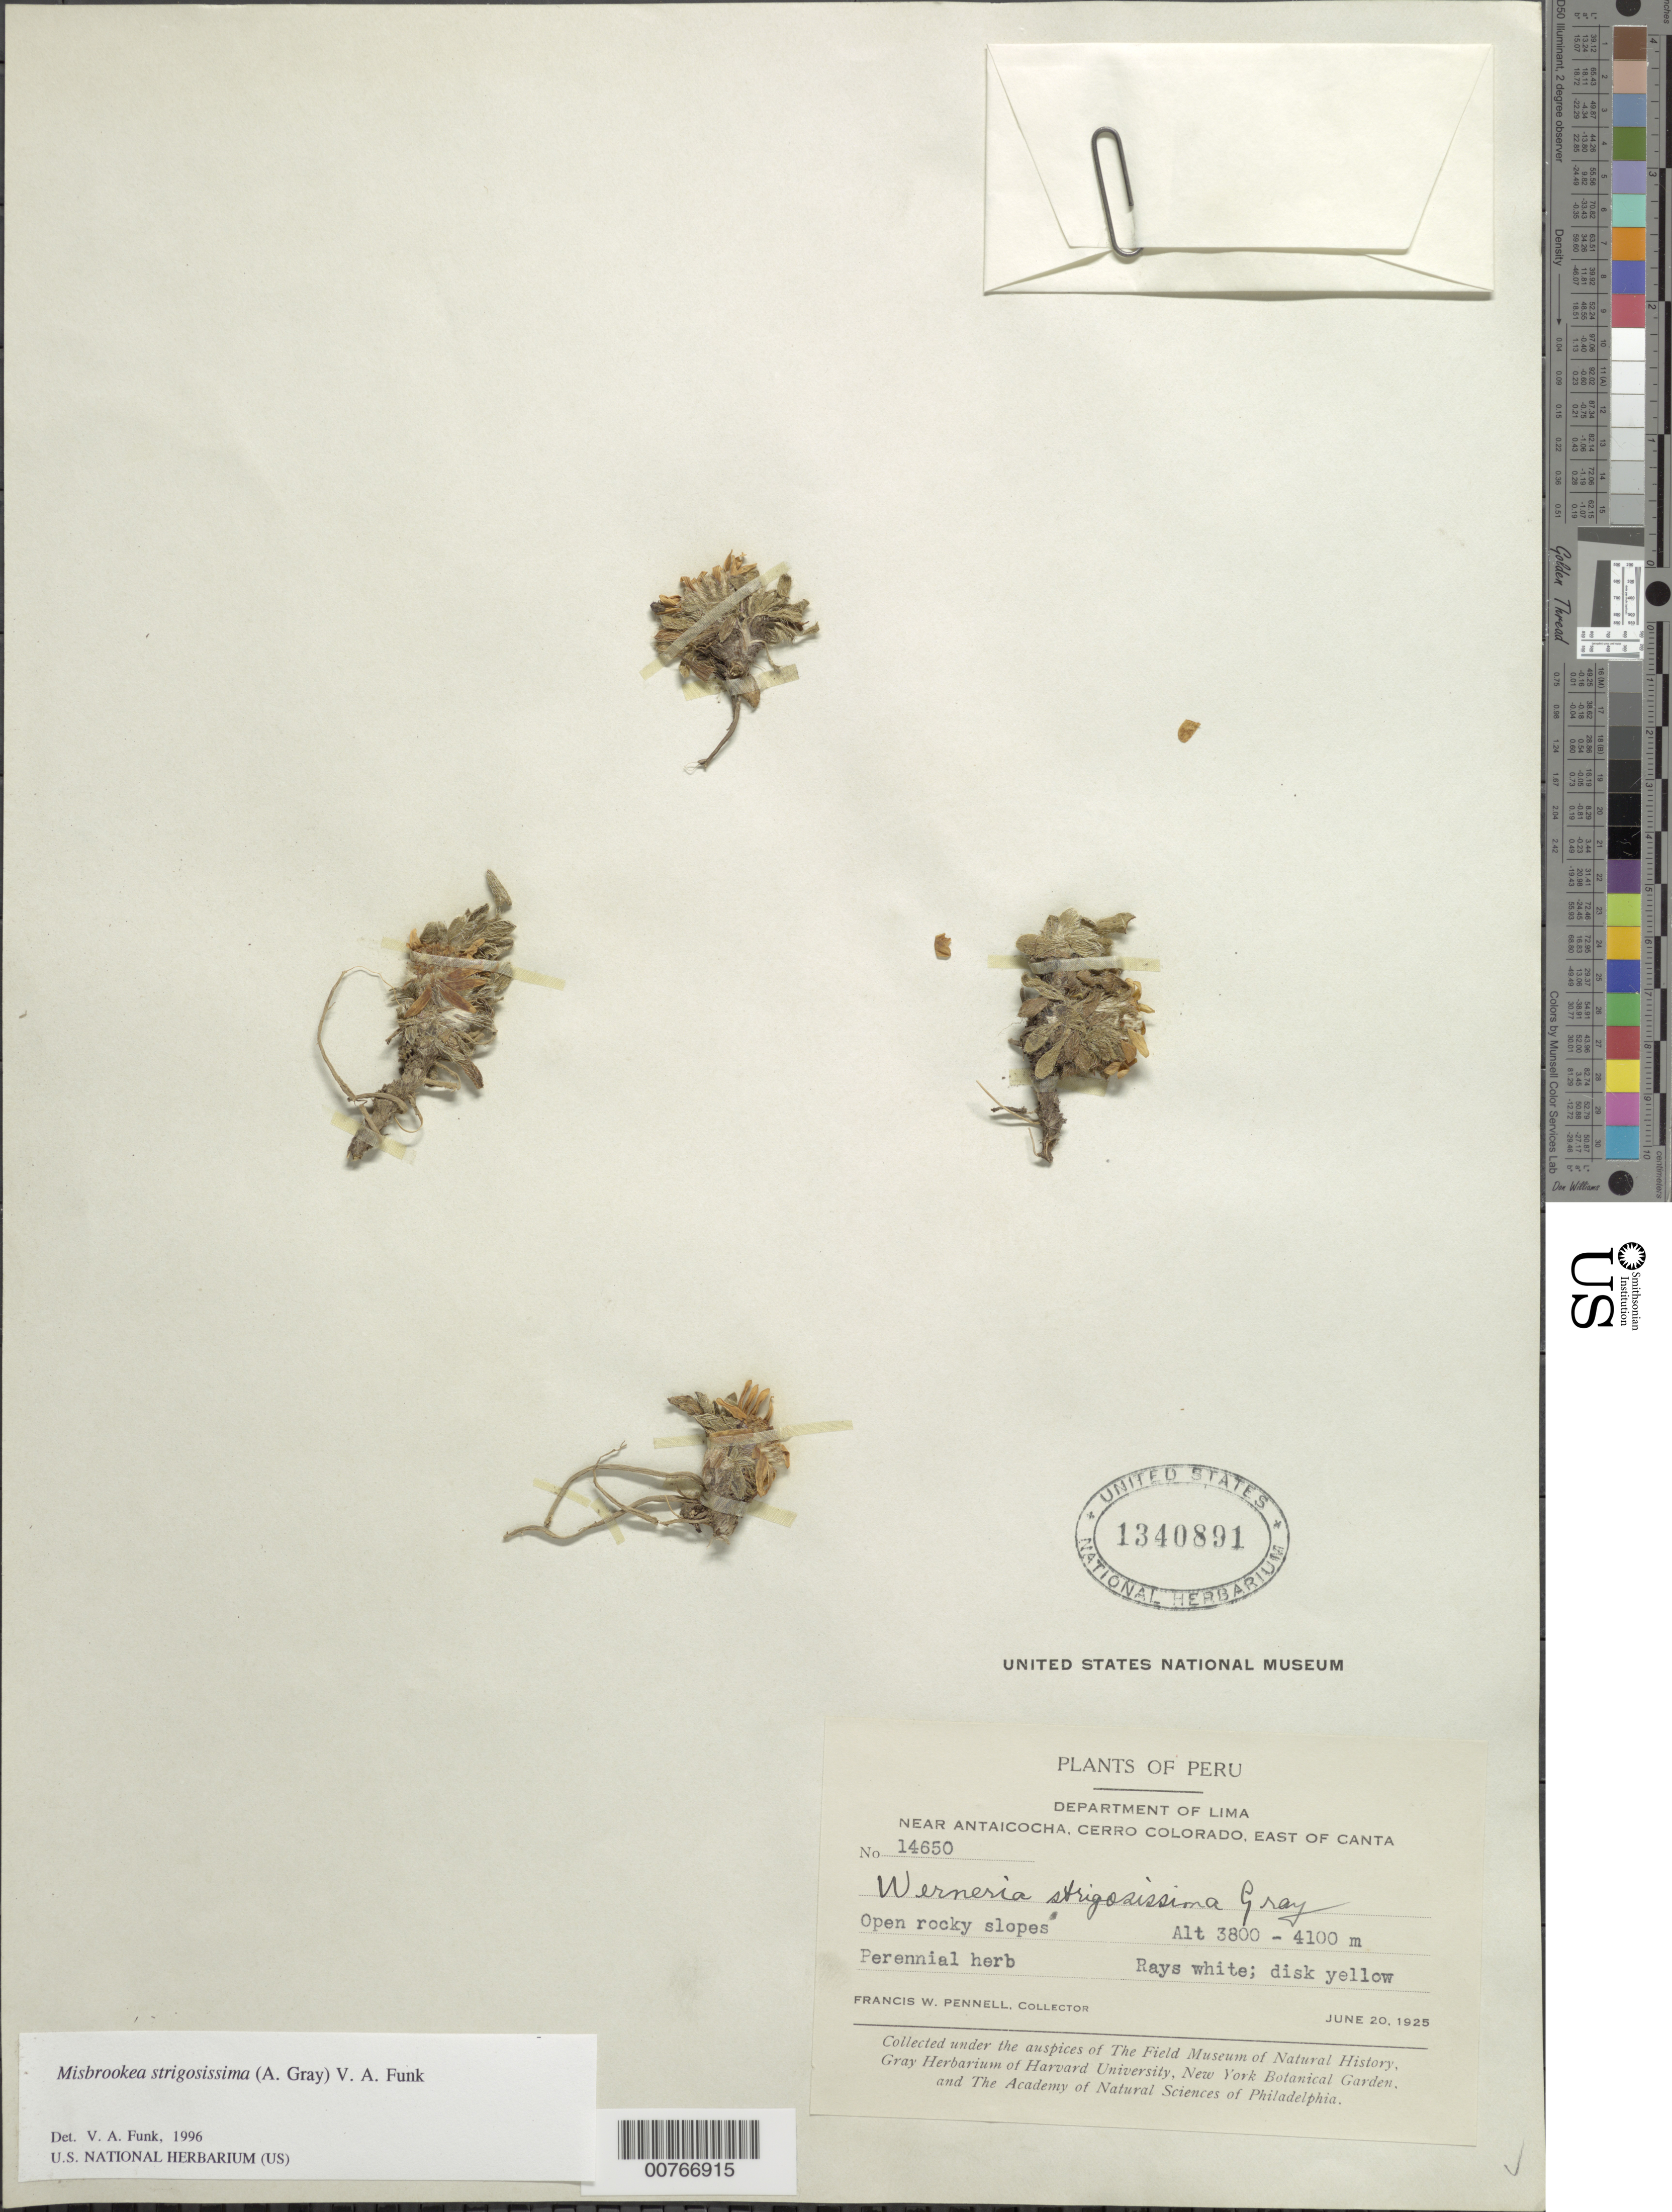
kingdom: Plantae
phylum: Tracheophyta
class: Magnoliopsida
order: Asterales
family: Asteraceae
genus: Misbrookea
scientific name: Misbrookea strigosissima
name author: (A. Gray) V.A. Funk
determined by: Funk, Vicki A., (BOT), Smithsonian Institution - National Museum of Natural History (UNITED STATES)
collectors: F. W. Pennell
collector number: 14650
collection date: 1925-06-20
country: Peru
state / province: Lima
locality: Antaicocha, near; Cerro Colorado, E of Canta.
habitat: Open rocky slopes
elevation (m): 3800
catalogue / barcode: US 1340891